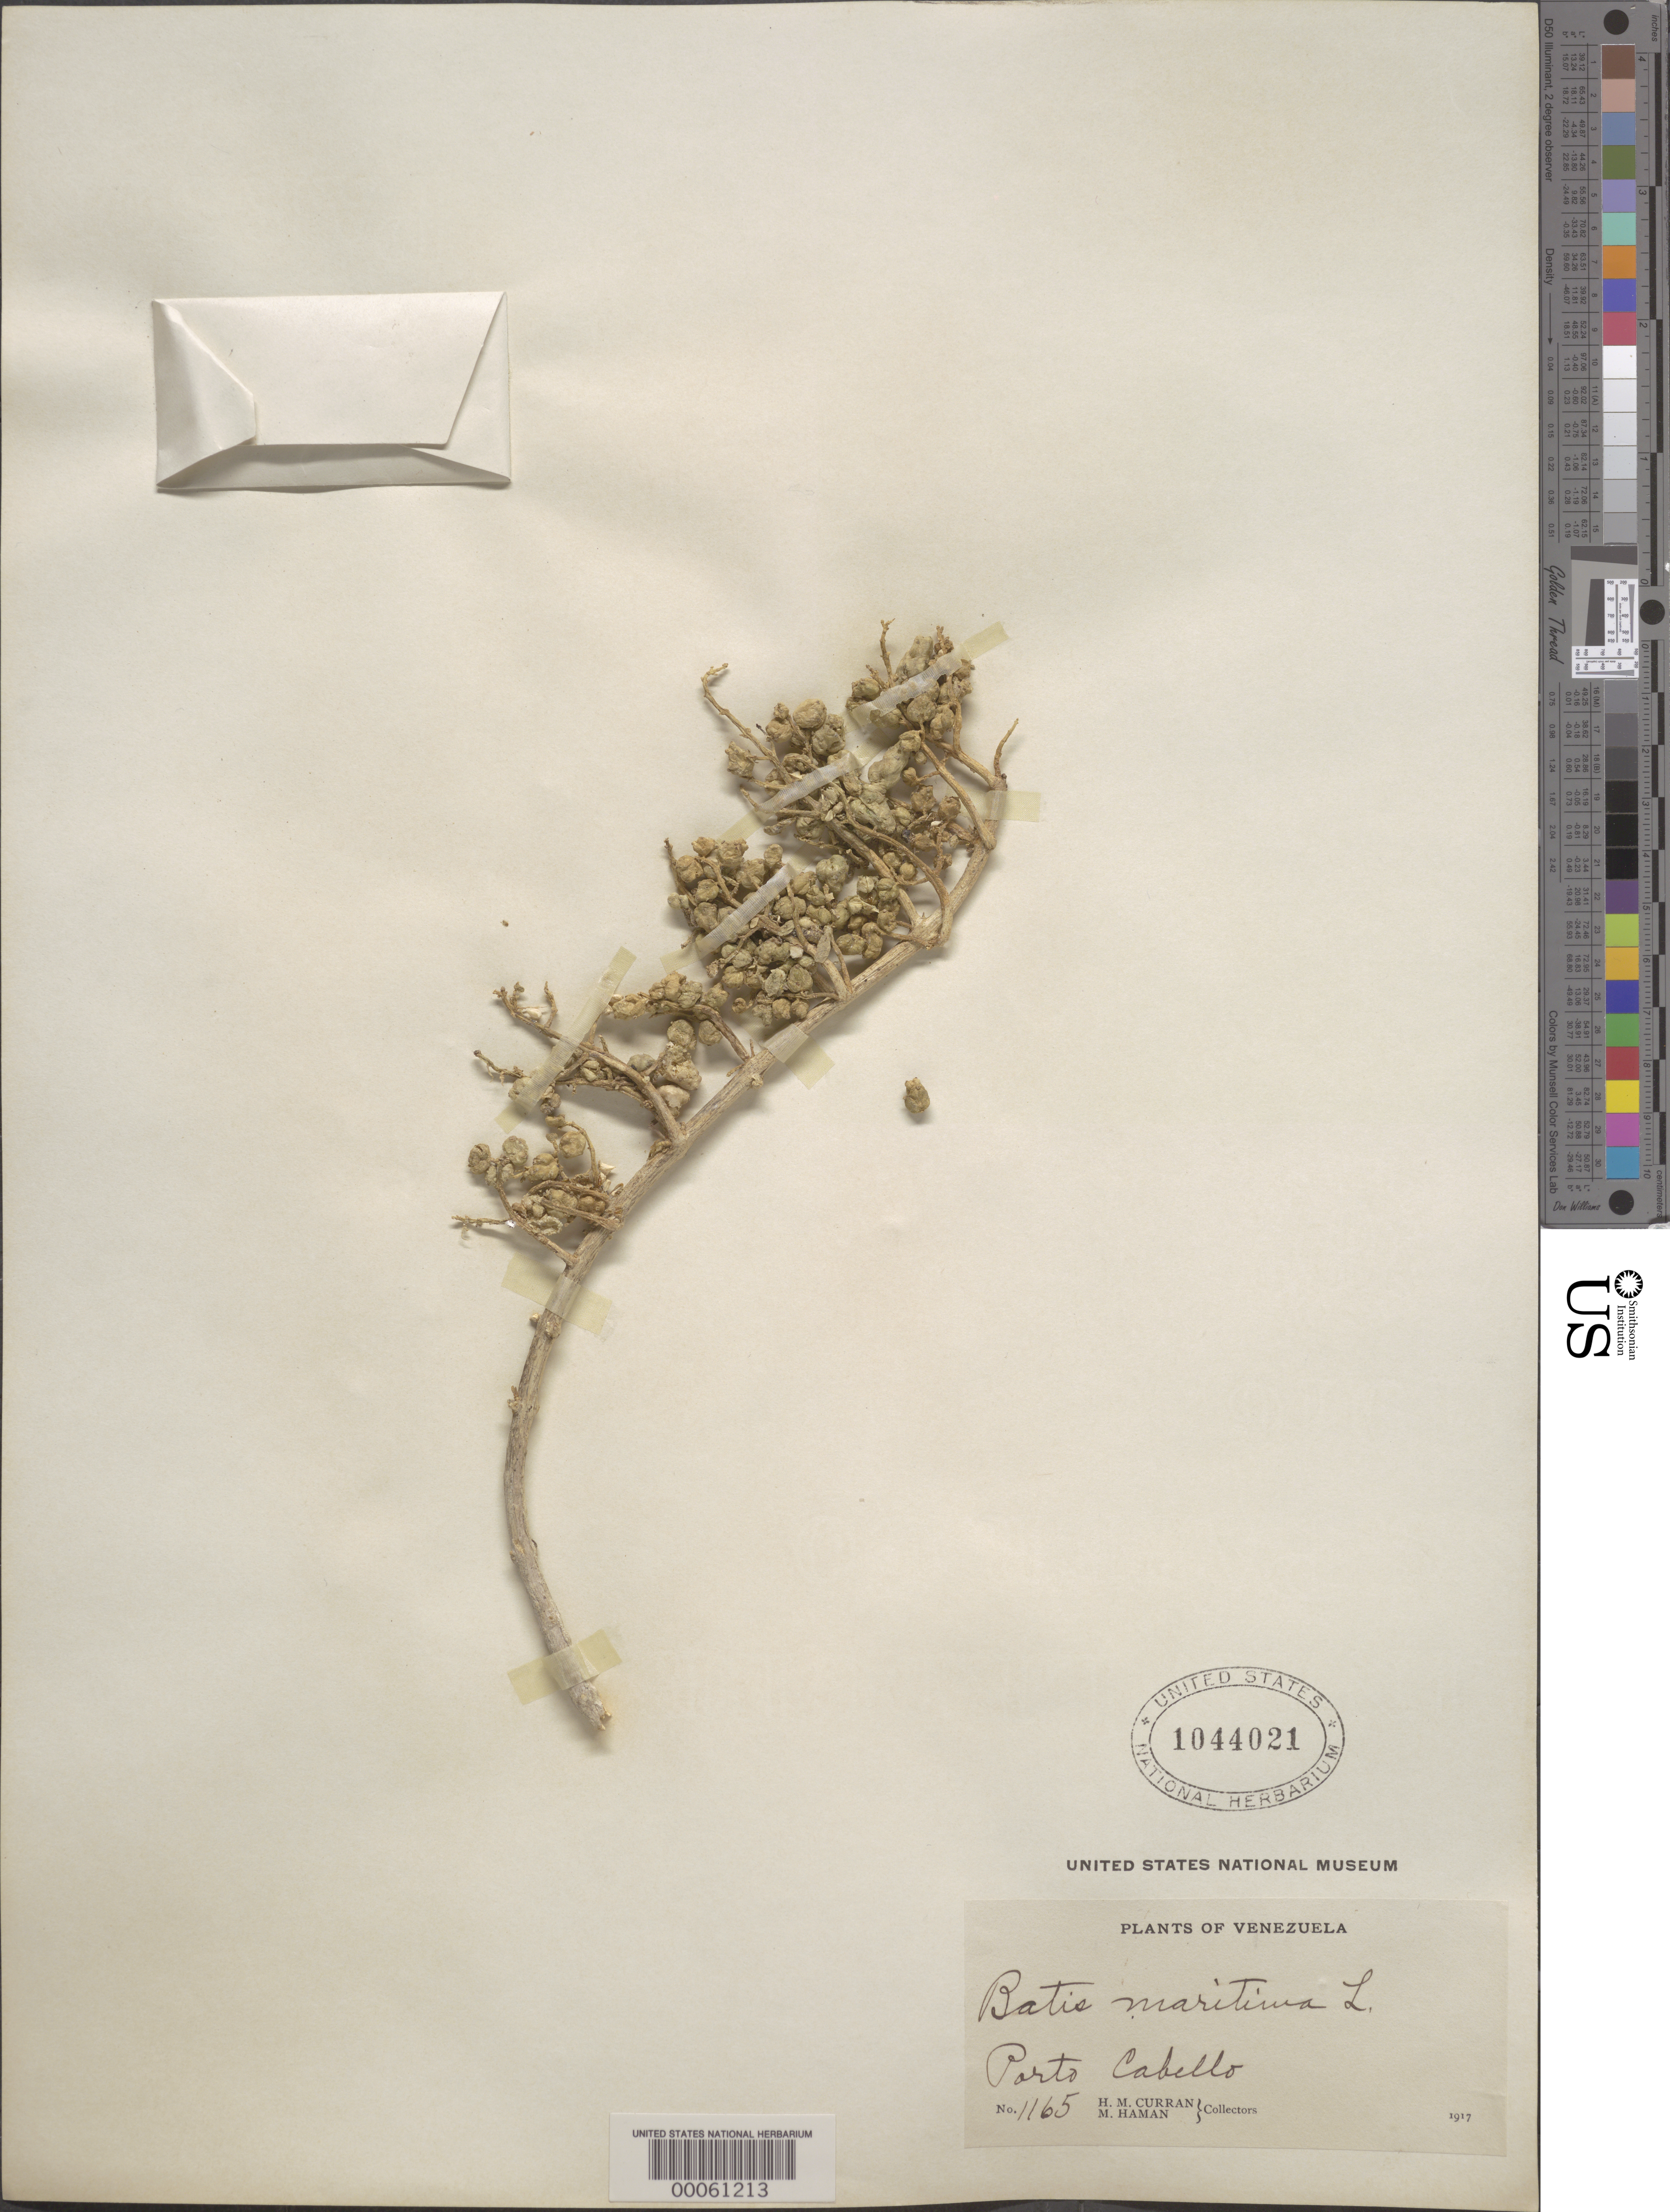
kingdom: Plantae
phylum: Tracheophyta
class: Magnoliopsida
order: Brassicales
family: Bataceae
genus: Batis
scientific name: Batis maritima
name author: L.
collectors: H. M. Curran & M. Haman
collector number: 1165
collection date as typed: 1917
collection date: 1917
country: Venezuela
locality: Porto cabello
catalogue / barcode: US 1044021